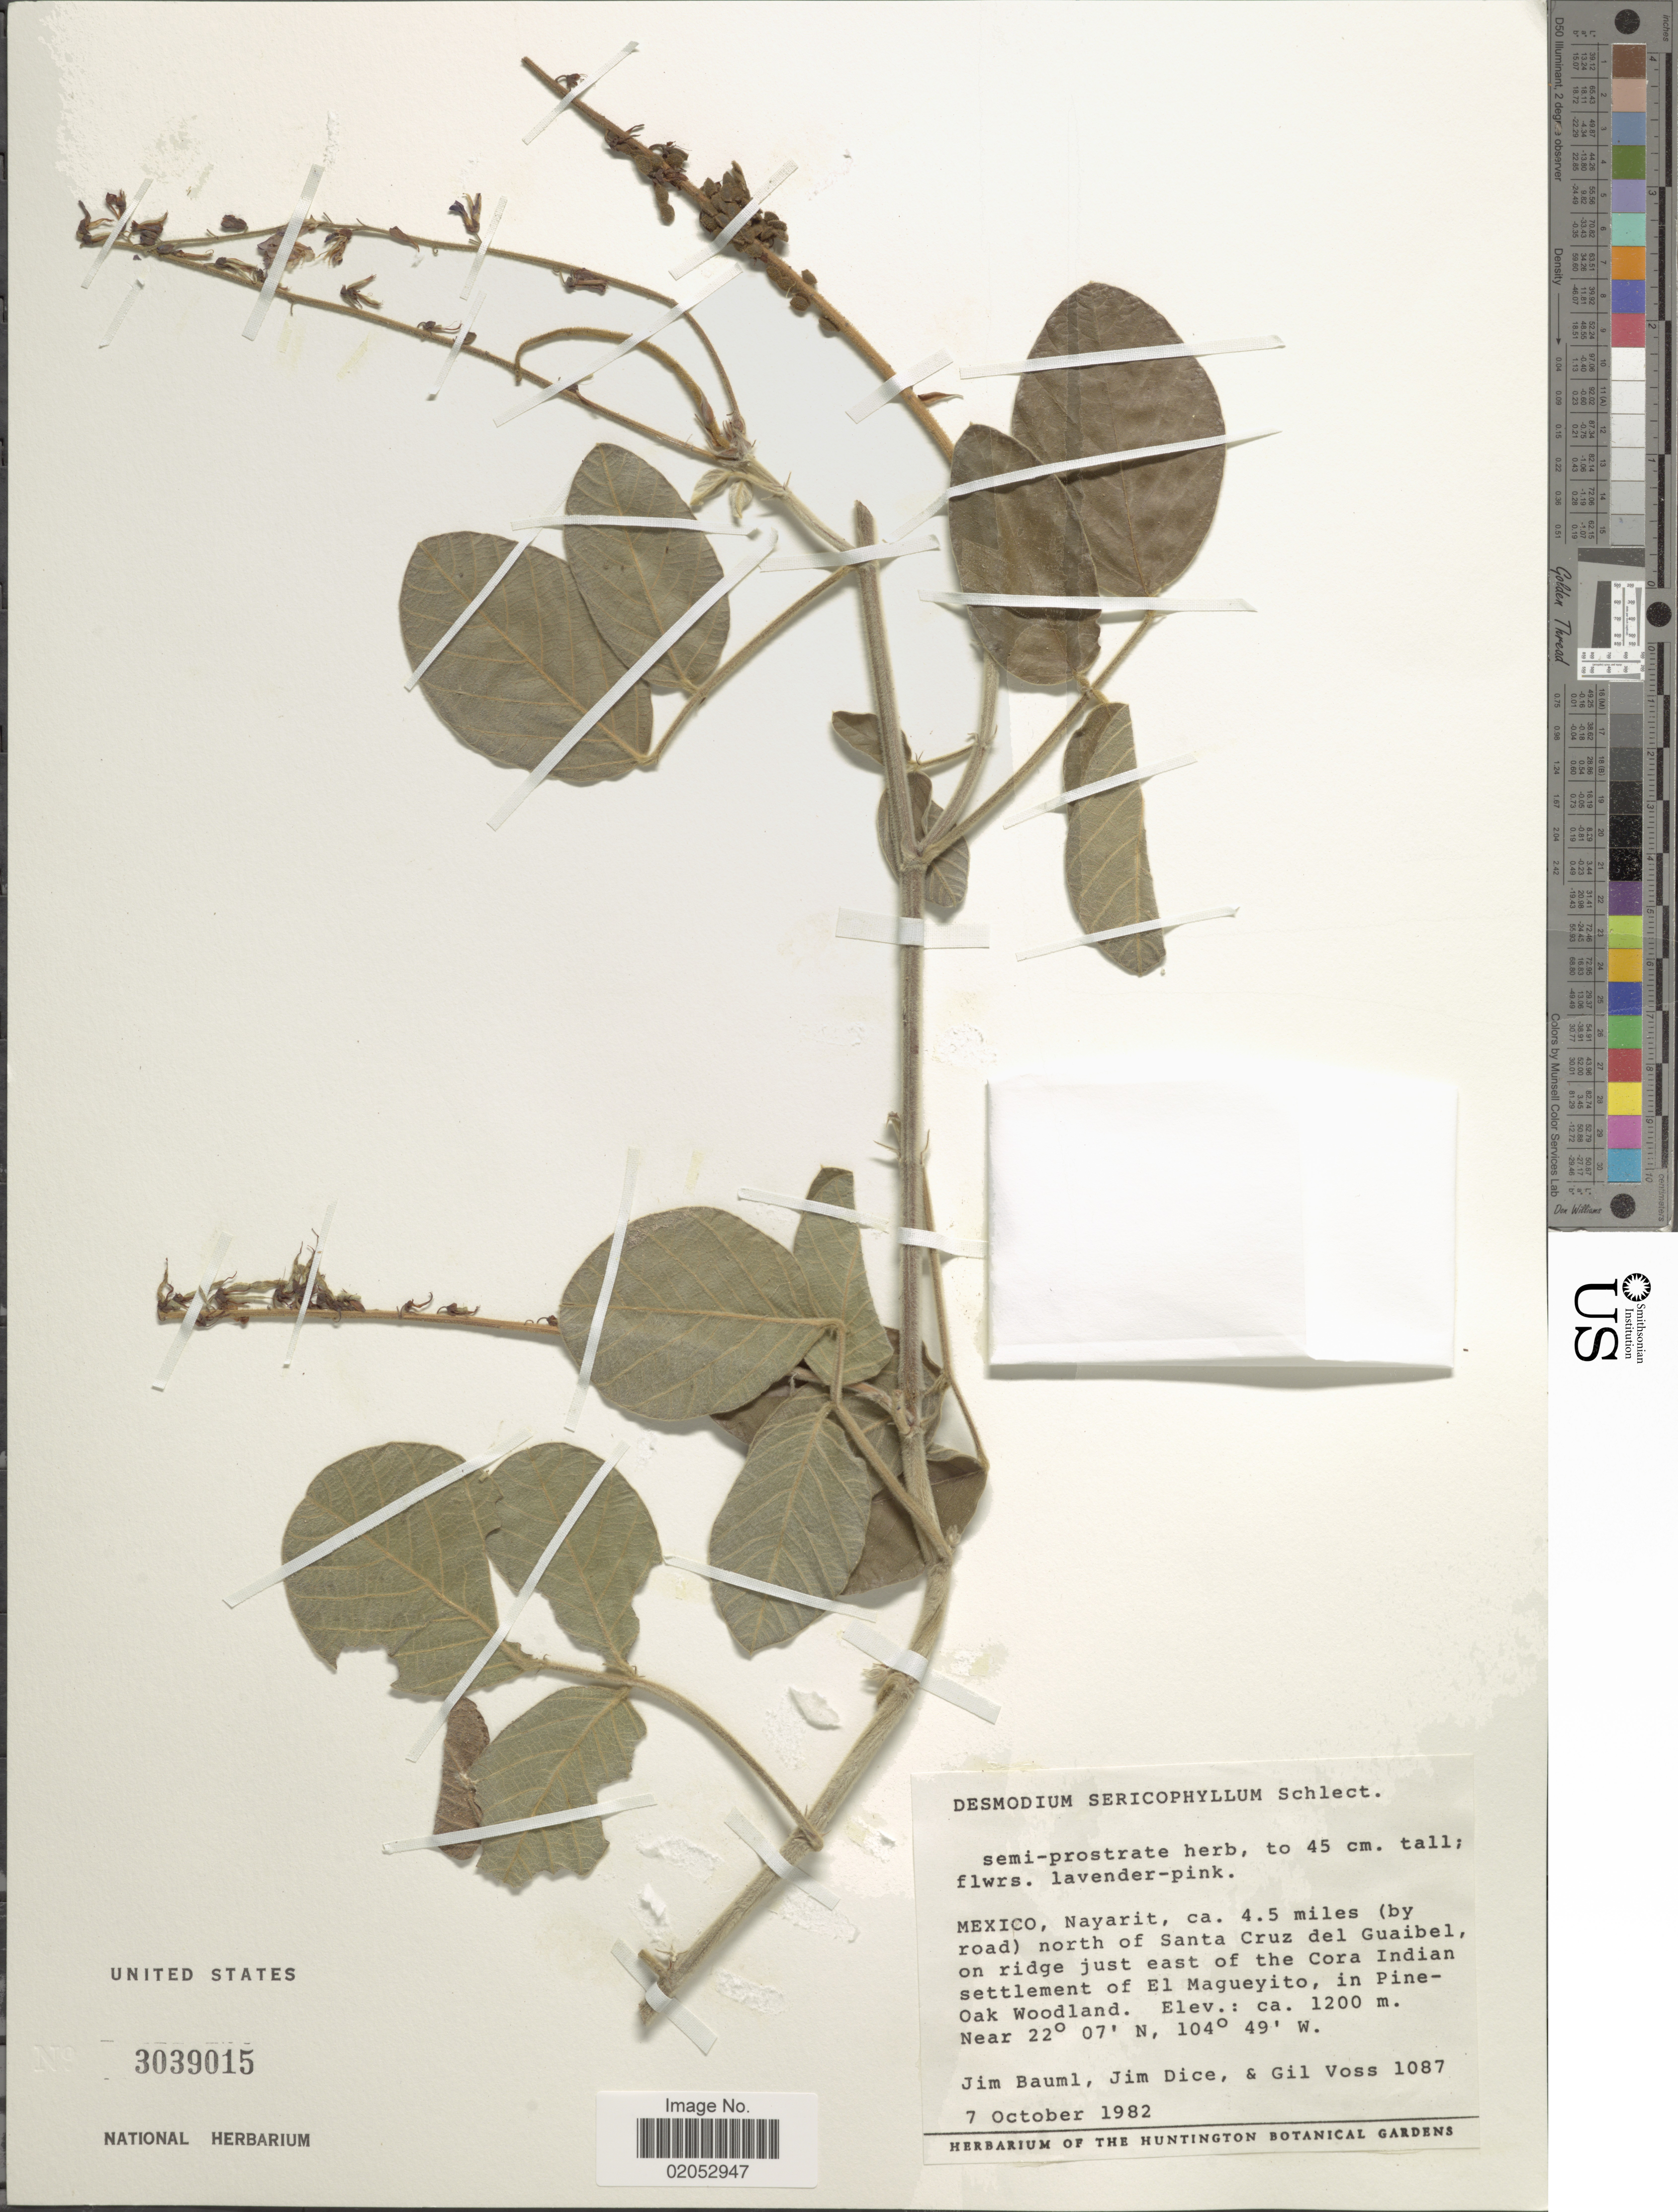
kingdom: Plantae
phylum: Tracheophyta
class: Magnoliopsida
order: Fabales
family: Fabaceae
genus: Desmodium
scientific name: Desmodium sericophyllum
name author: Schltdl.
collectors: J. Bauml, J. Dice & G. Voss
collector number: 1087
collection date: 1982-10-07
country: Mexico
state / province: Nayarit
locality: Ca. 4.5 miles (by road) north of Santa Cruz del Guaibel, on ridge just east of the Cora Indian settlement of El Magueyito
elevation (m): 1200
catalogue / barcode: US 3039015